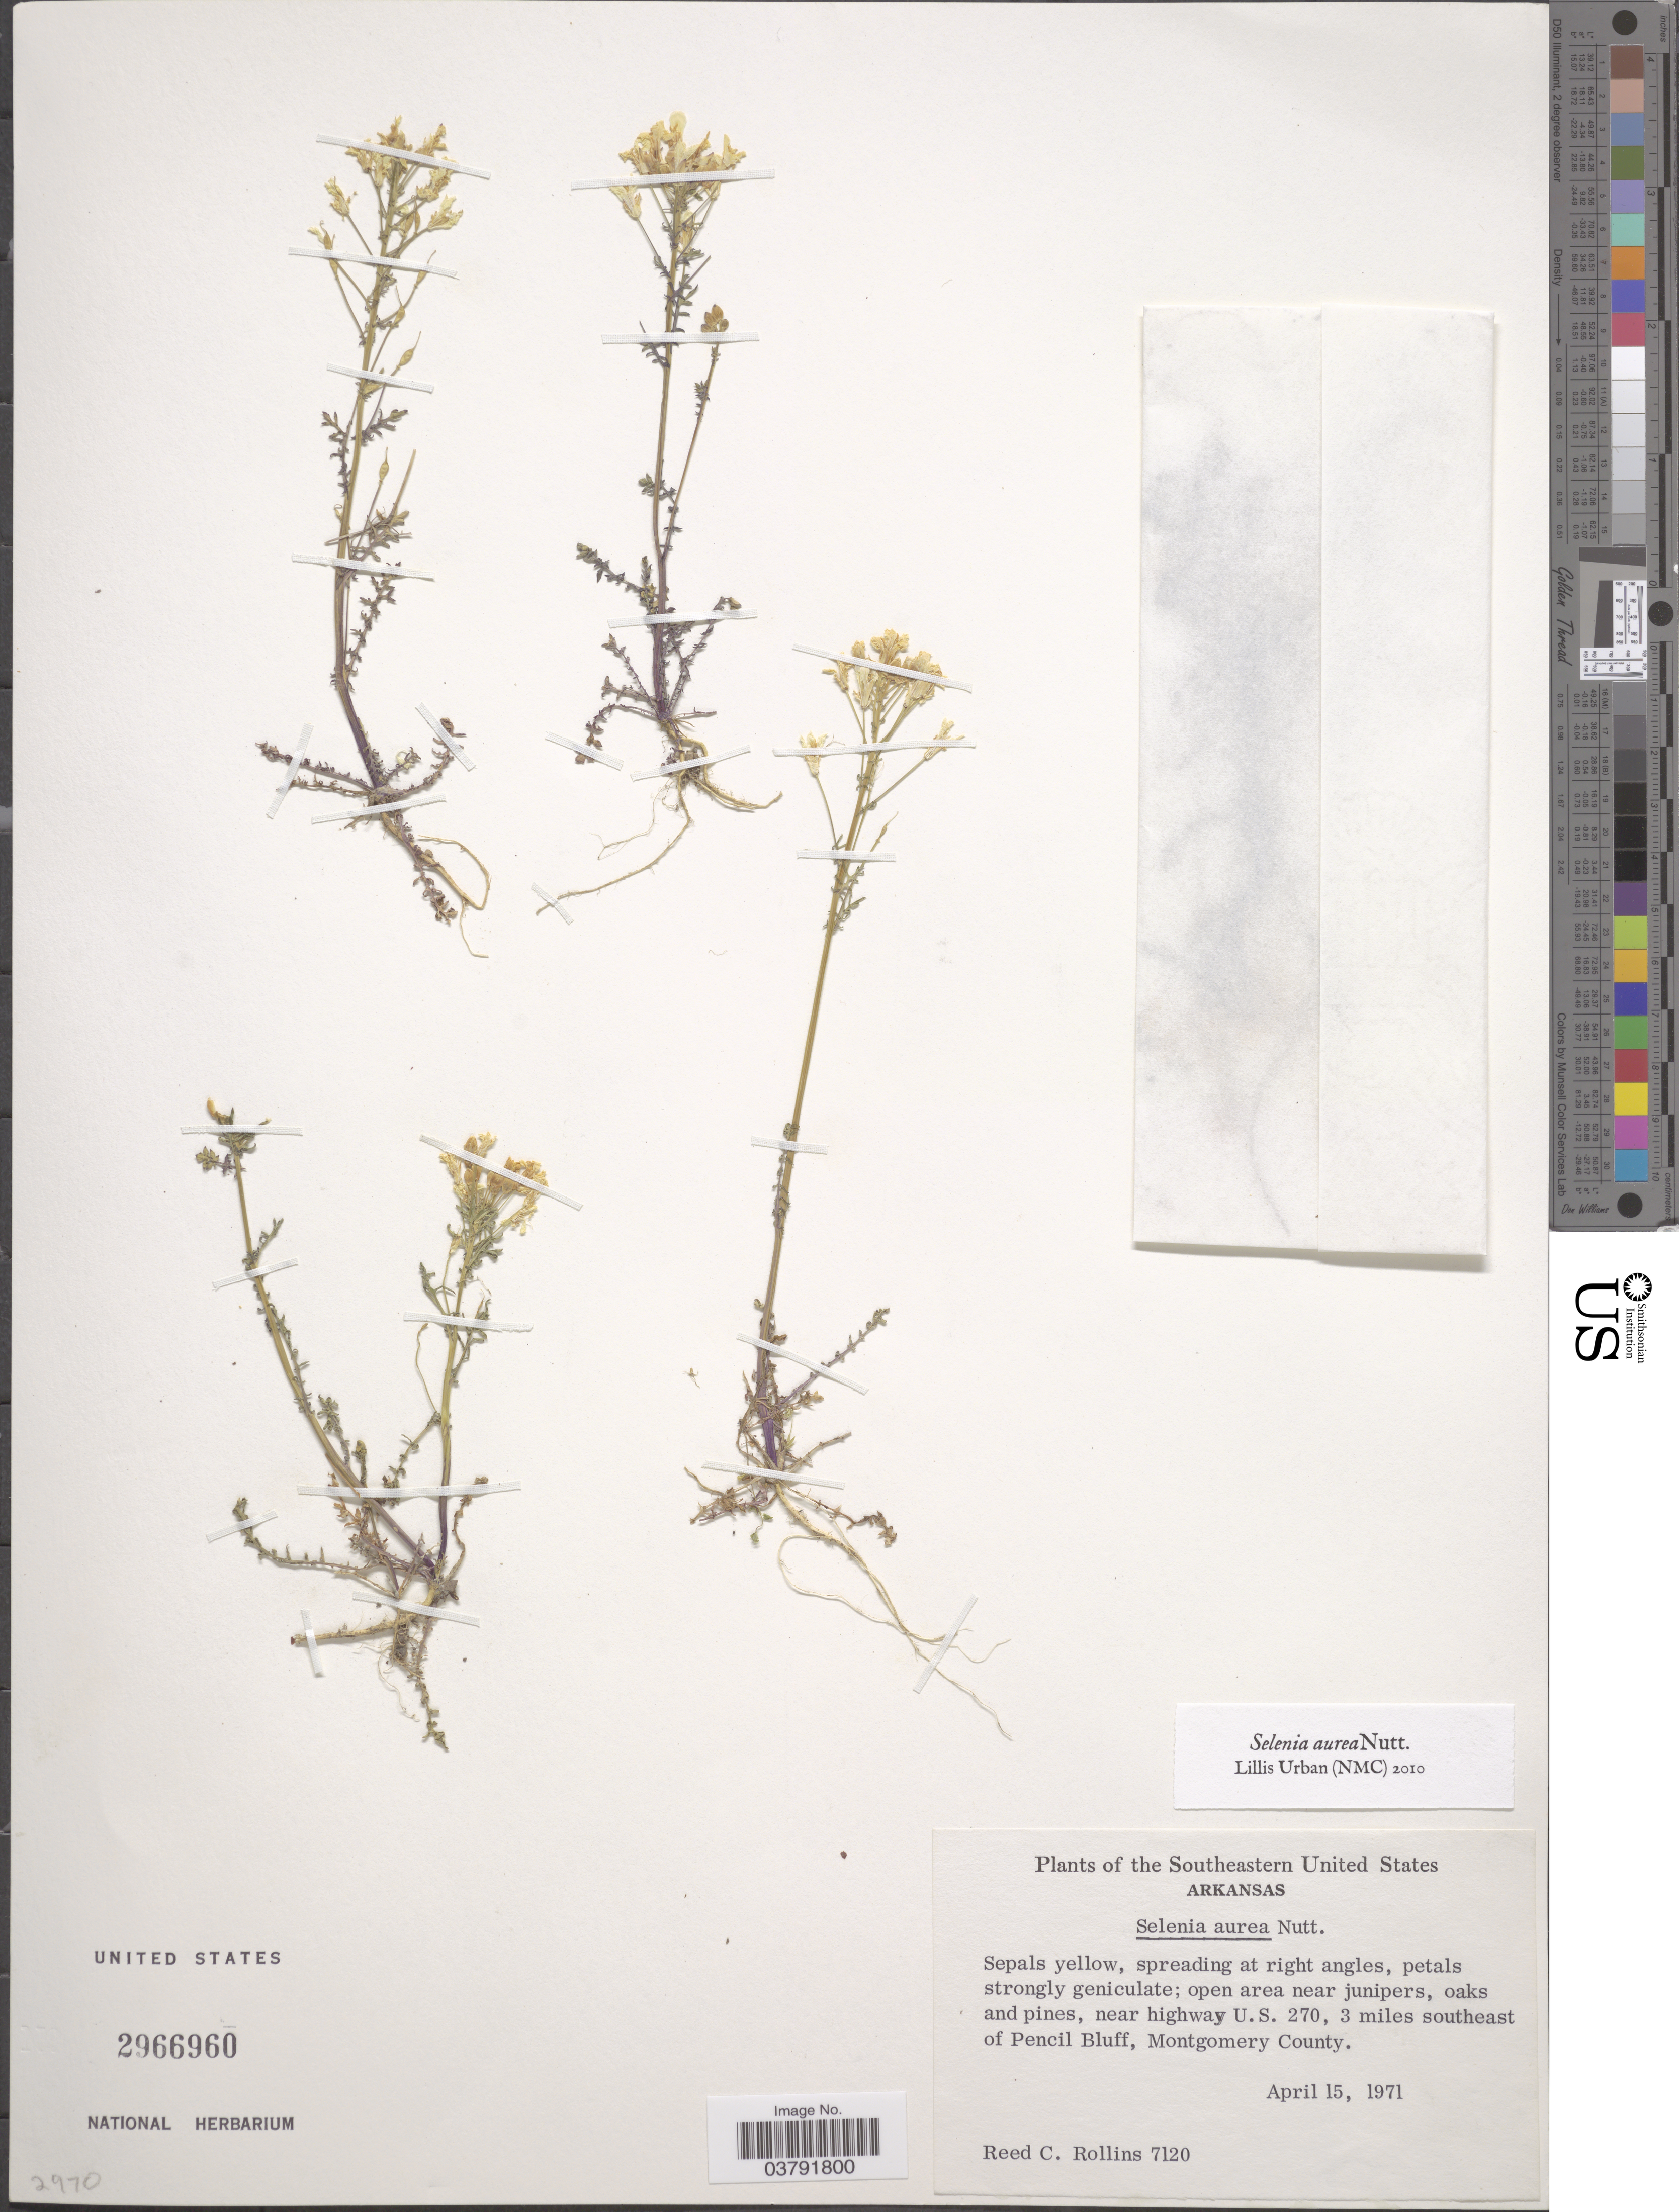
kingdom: Plantae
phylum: Tracheophyta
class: Magnoliopsida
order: Brassicales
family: Brassicaceae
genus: Selenia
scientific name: Selenia aurea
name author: Nutt.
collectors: R. C. Rollins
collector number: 7120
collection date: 1971-04-15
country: United States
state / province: Arkansas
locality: Southeastern United States. Near highway U. S. 270, 3 miles southeast of Pencil Bluff, Montgomery County.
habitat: open area near junipers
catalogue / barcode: US 2966960